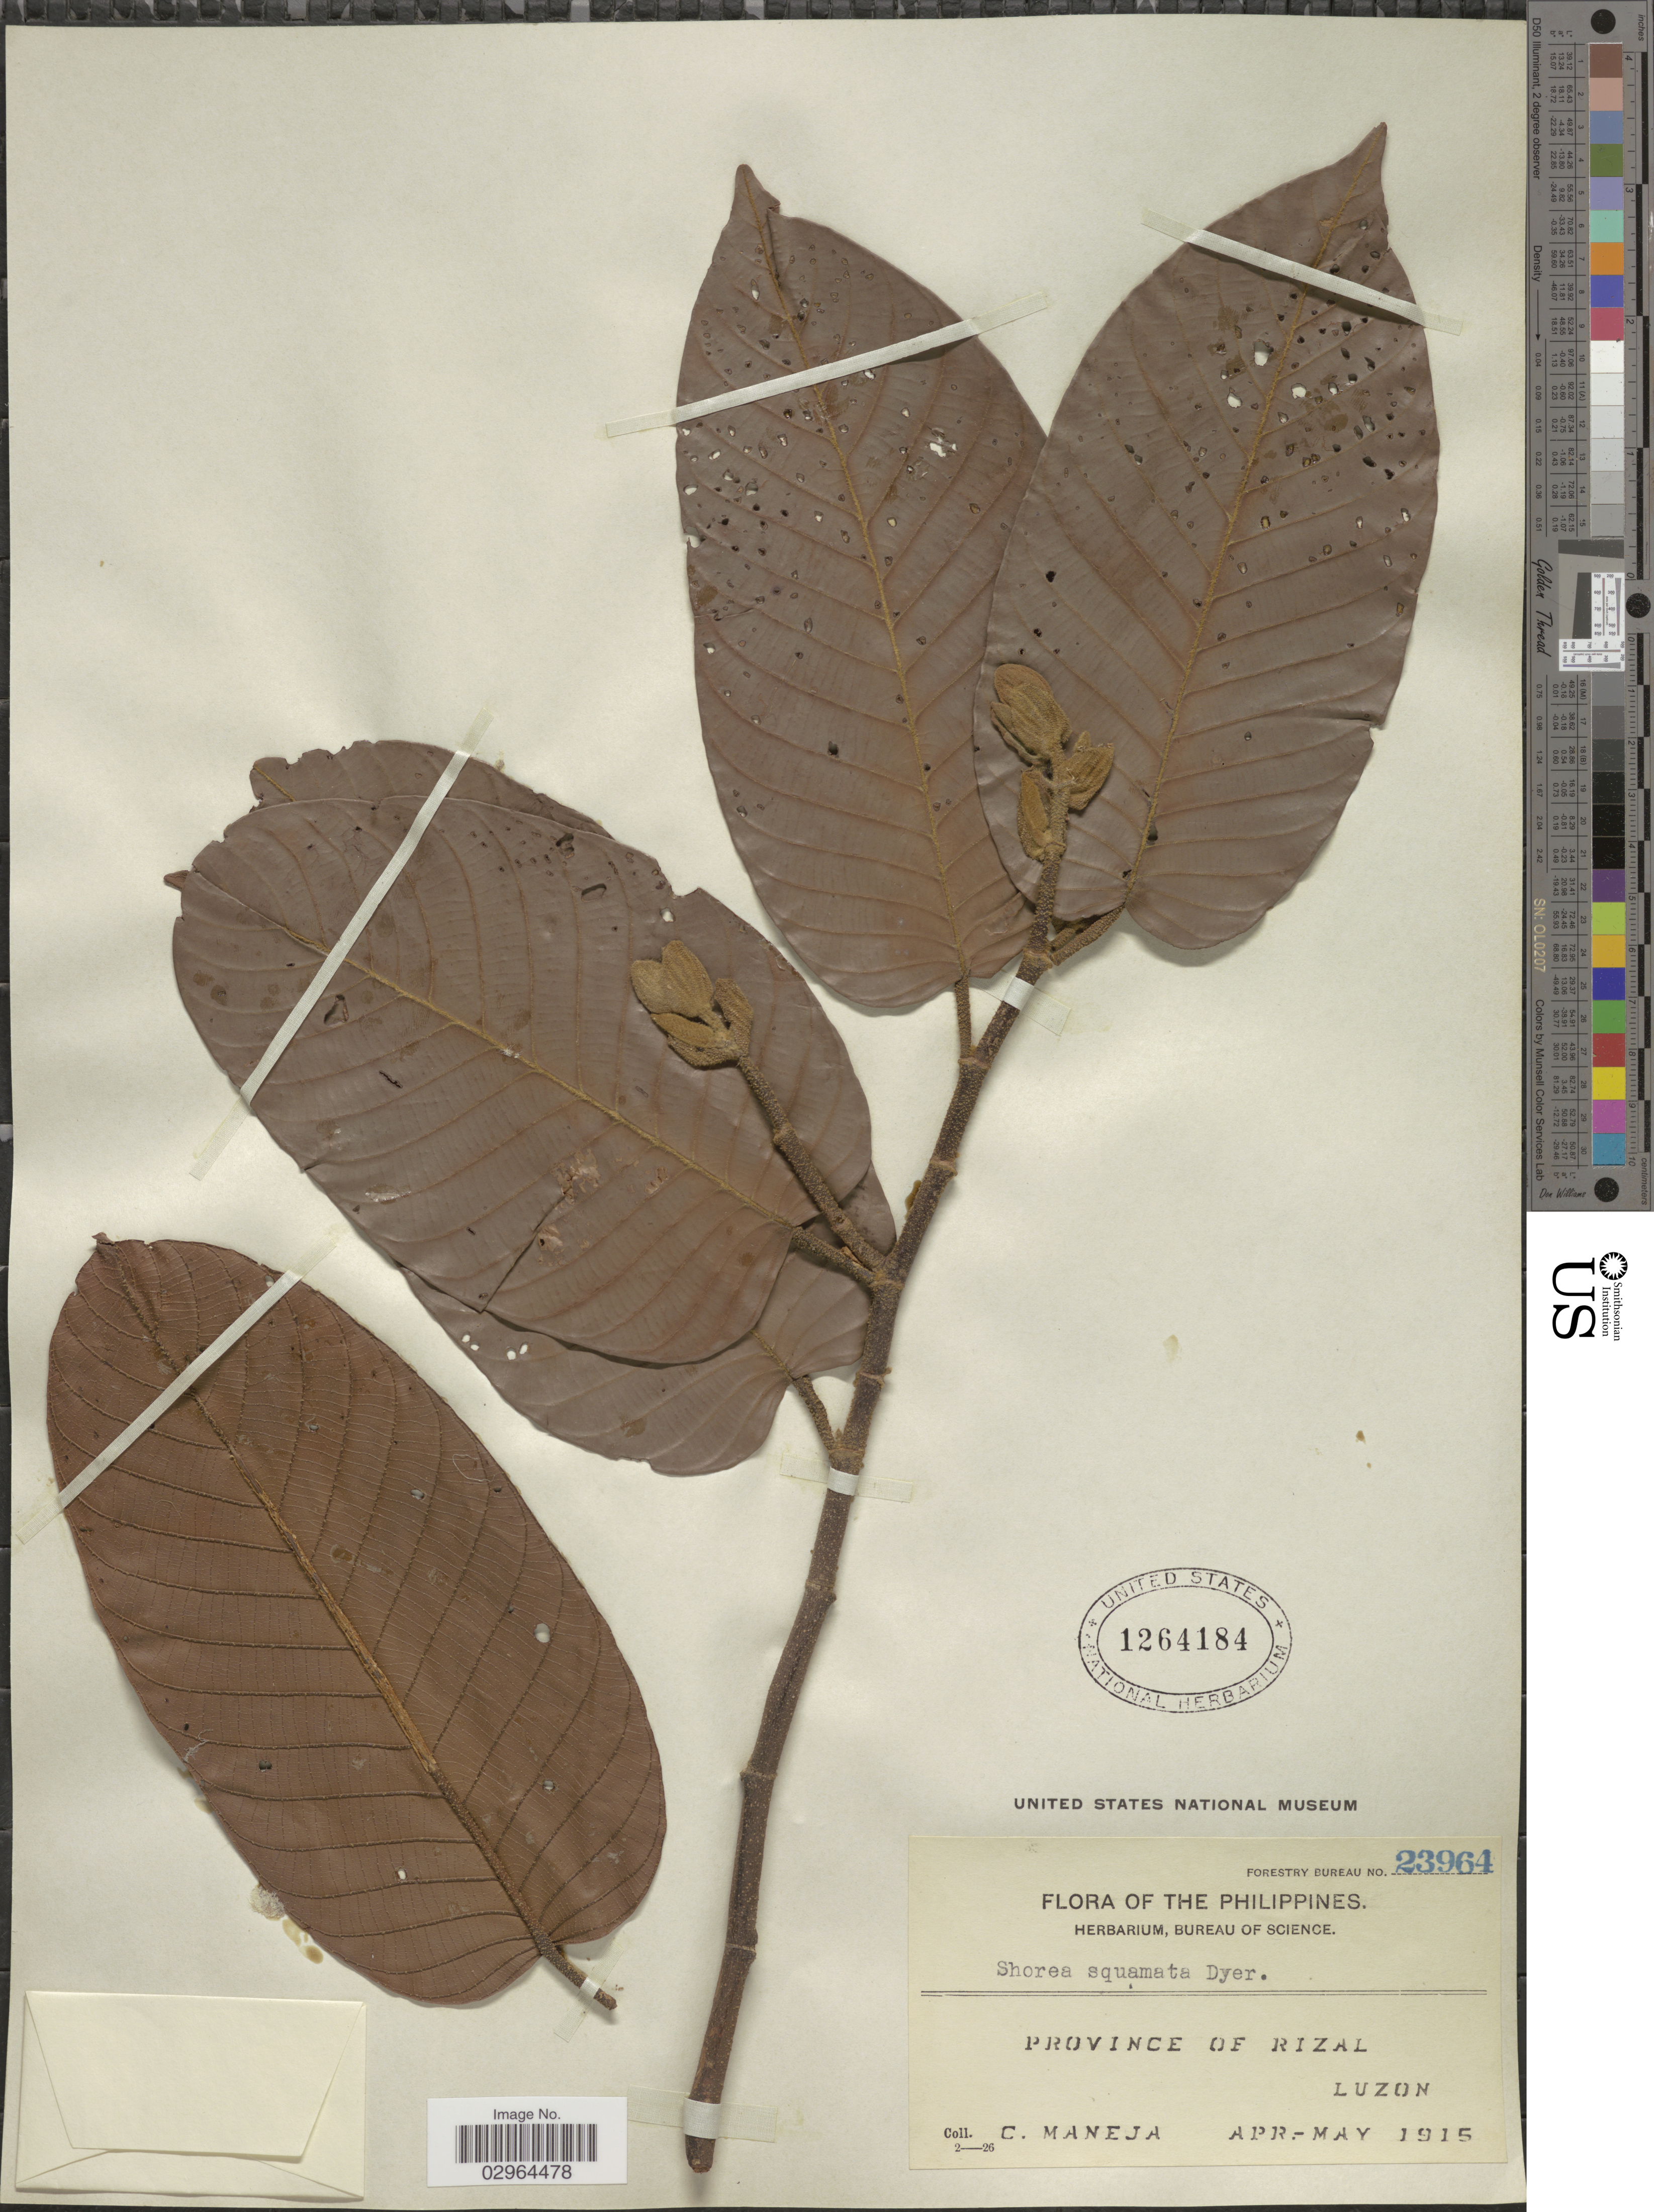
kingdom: Plantae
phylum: Tracheophyta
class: Magnoliopsida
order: Malvales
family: Dipterocarpaceae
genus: Rubroshorea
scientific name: Rubroshorea palosapis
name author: (Blanco) P.S. Ashton & J. Heck.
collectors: C. Maneja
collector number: Forestry Bureau 23964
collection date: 1915-04/1915-05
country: Philippines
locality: Province of Rizal, Luzon.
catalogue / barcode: US 1264184